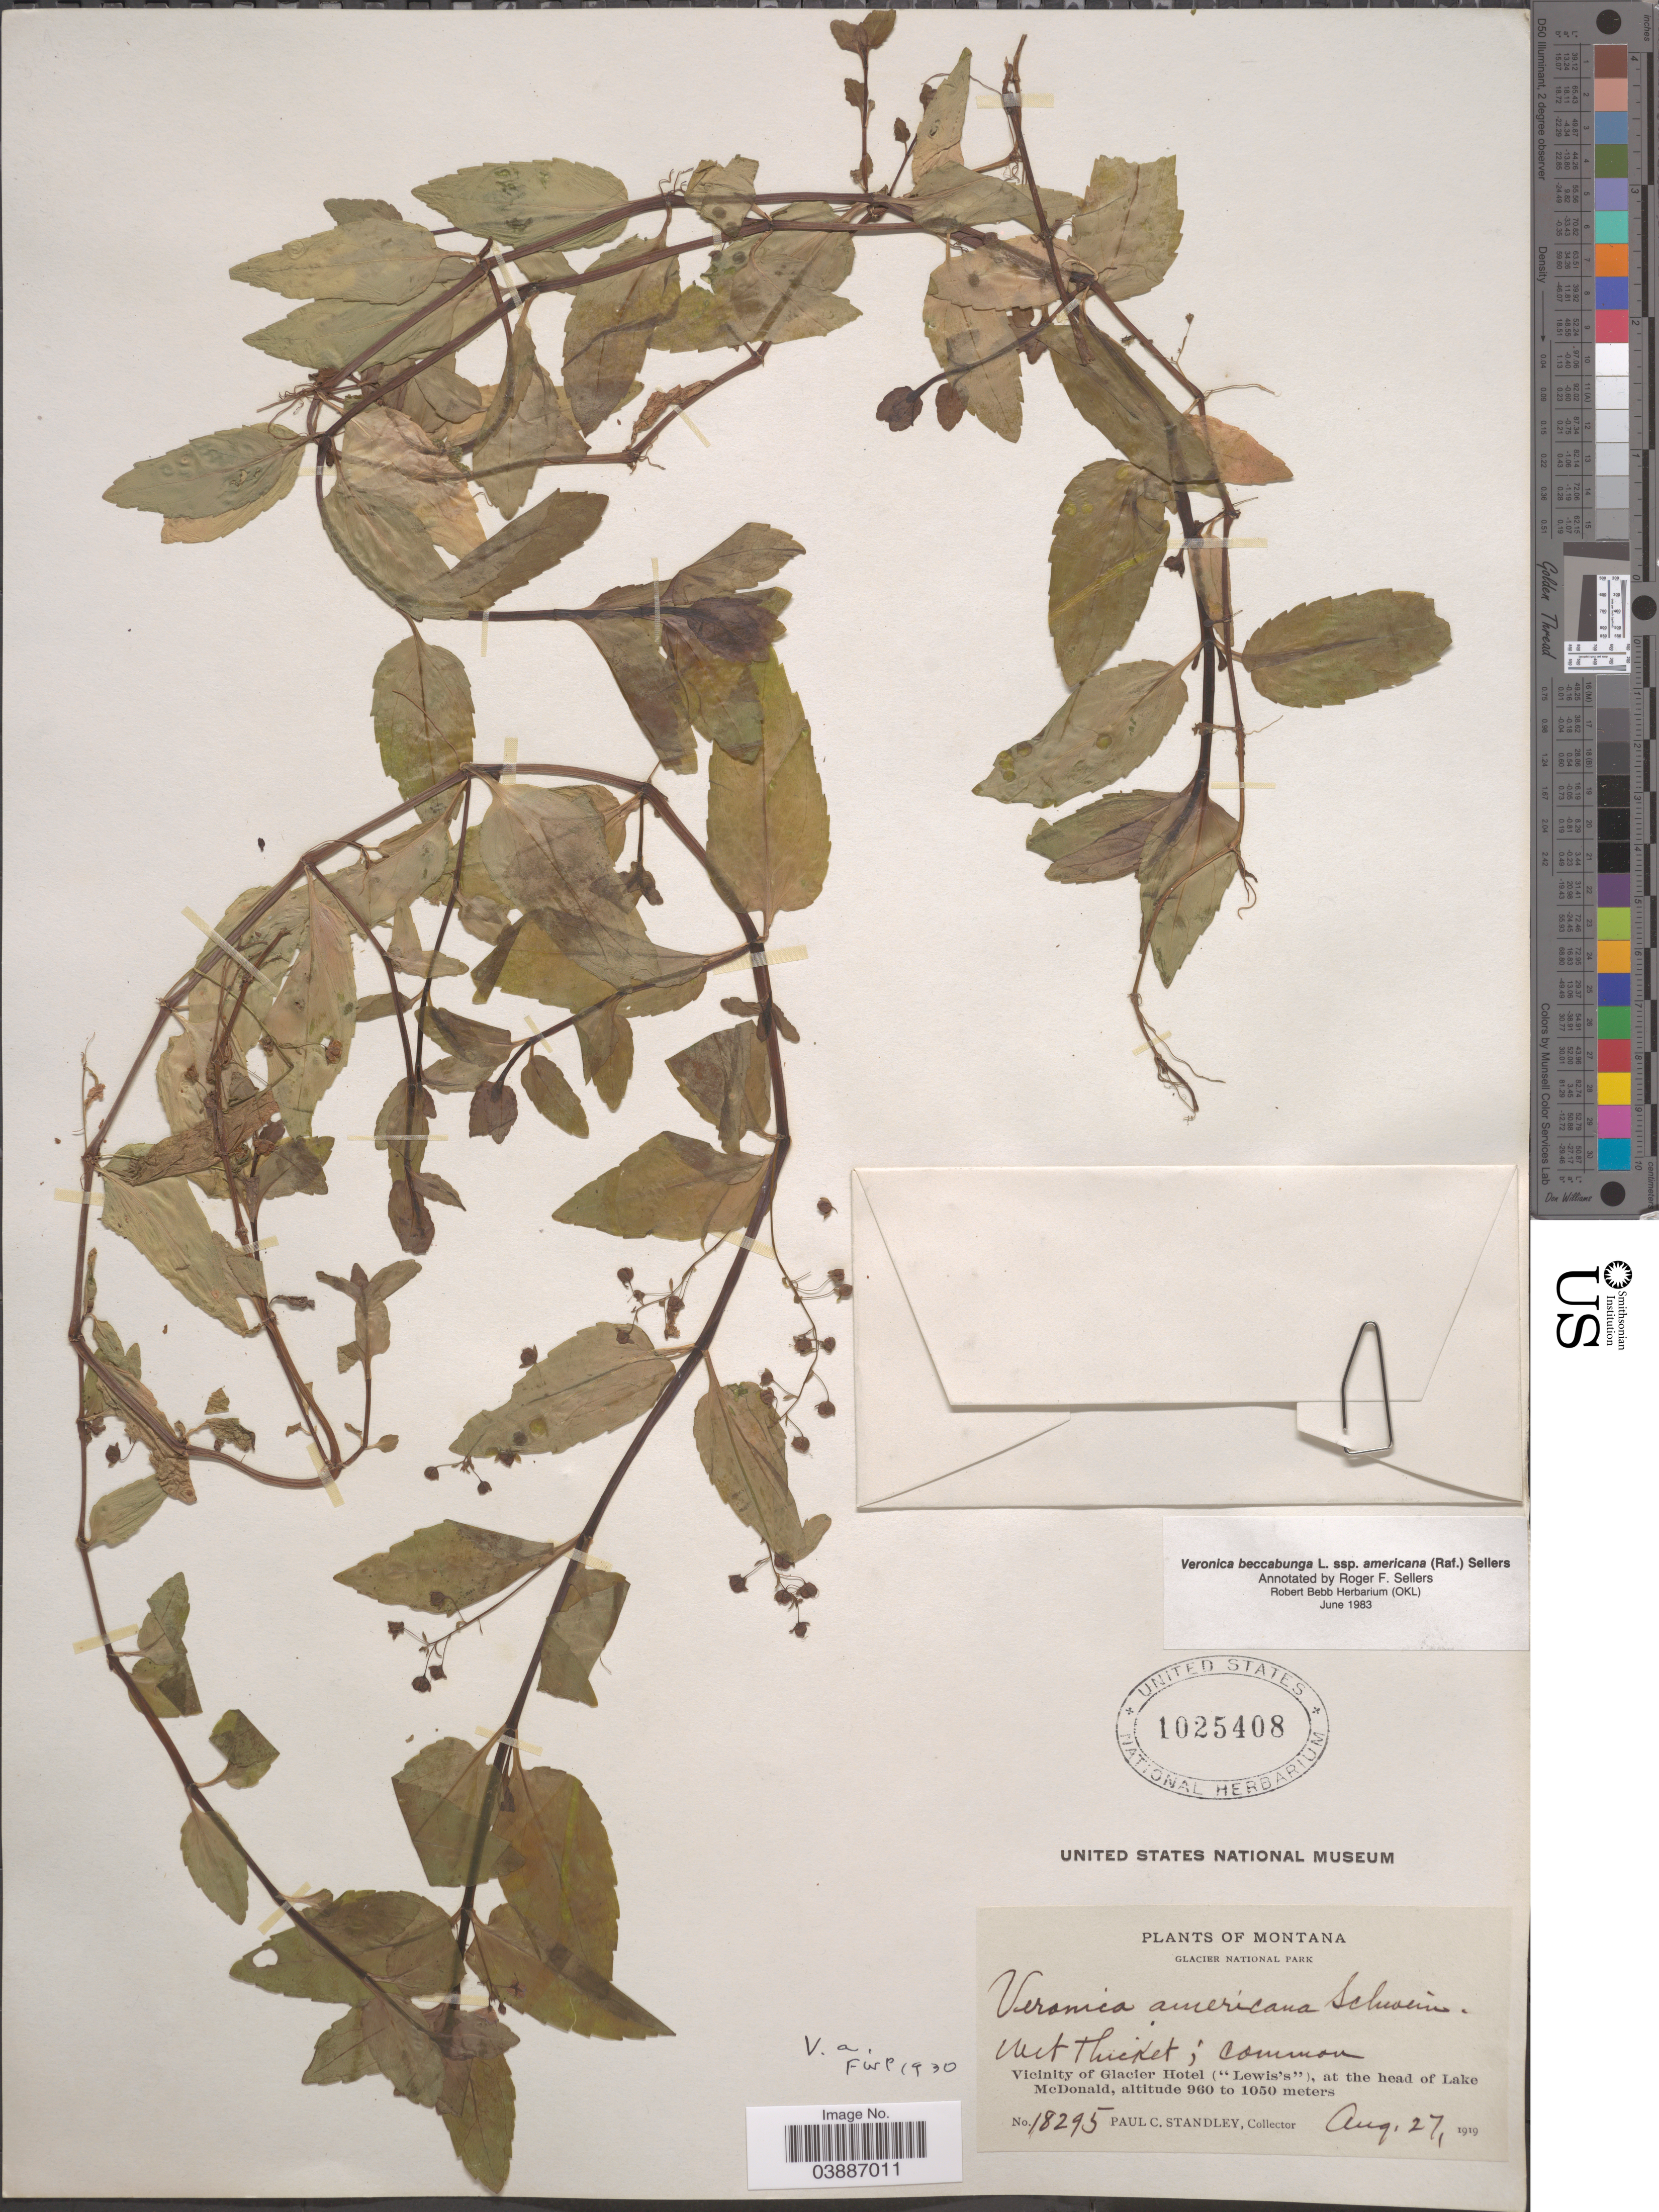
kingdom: Plantae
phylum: Tracheophyta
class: Magnoliopsida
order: Lamiales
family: Plantaginaceae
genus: Veronica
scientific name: Veronica beccabunga subsp. americana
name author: Raf.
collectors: P. C. Standley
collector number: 18295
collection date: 1919-08-27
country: United States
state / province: Montana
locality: Glacier National Park. Vicinity of Glacier Hotel ("Lewis's"), at the head of Lake McDonald.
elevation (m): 960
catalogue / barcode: US 1025408